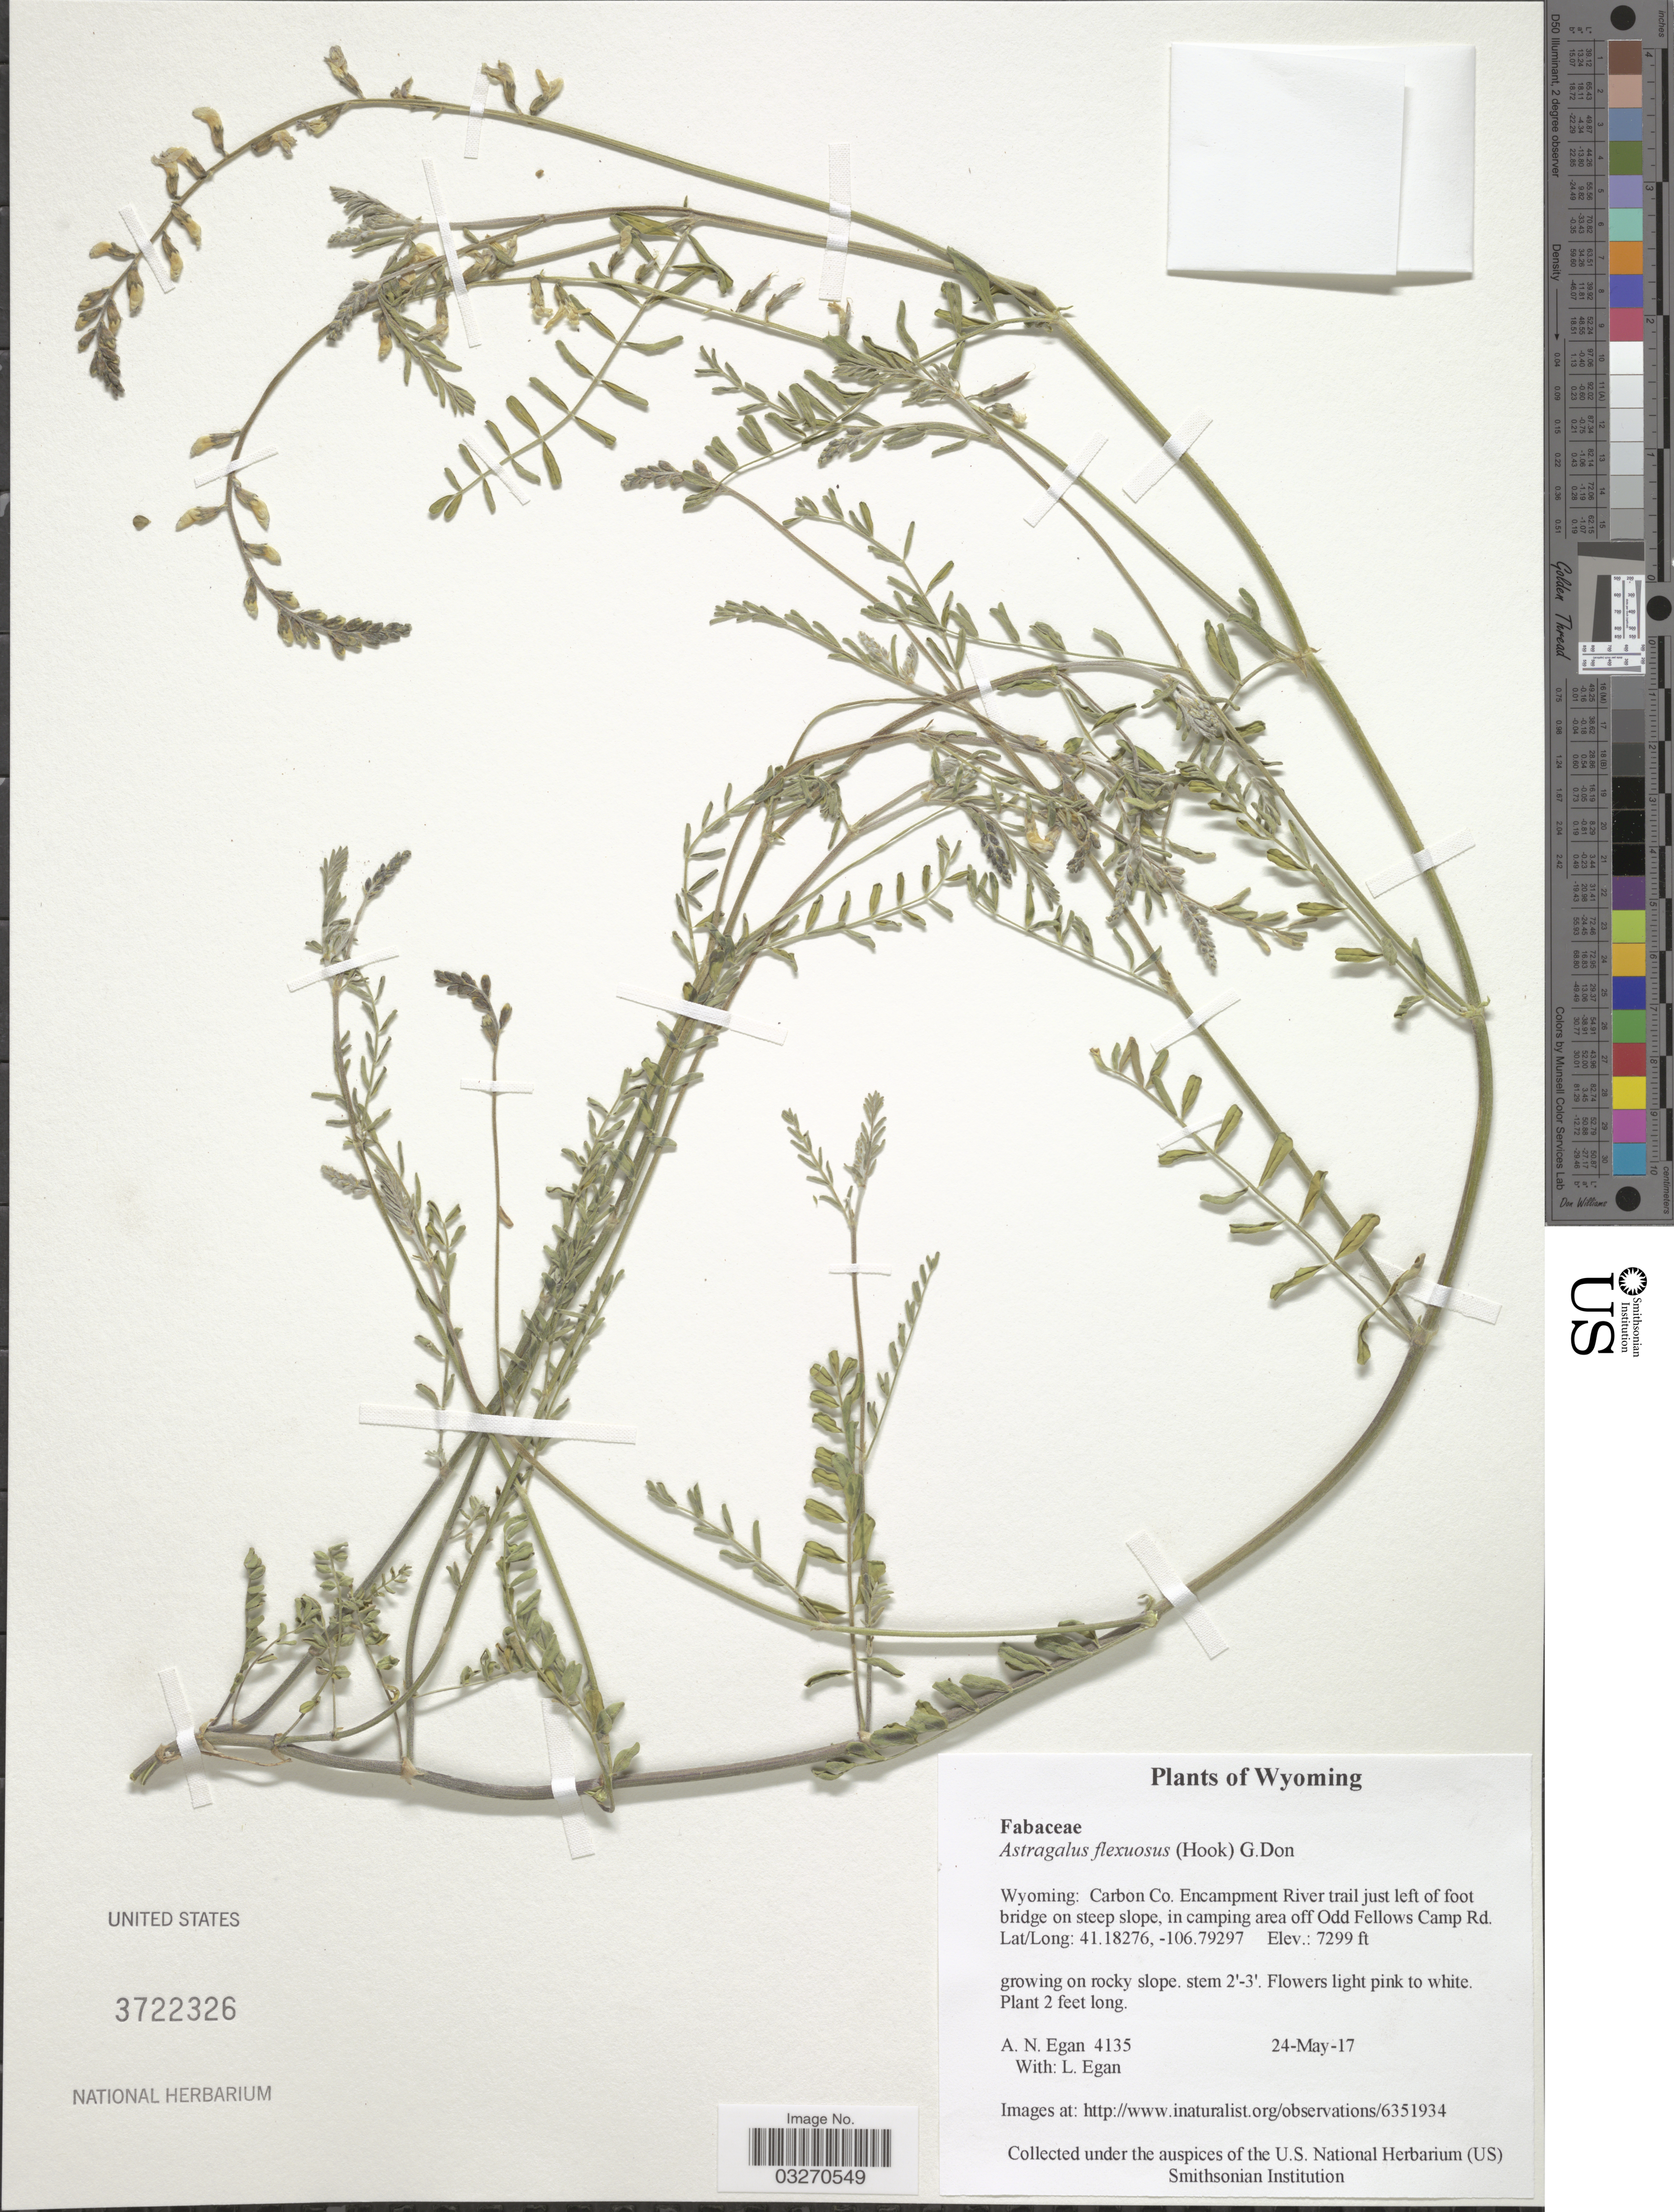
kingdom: Plantae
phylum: Tracheophyta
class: Magnoliopsida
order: Fabales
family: Fabaceae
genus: Astragalus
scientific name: Astragalus flexuosus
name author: (Hook.) Douglas ex G. Don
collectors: A. N. Egan & L. Egan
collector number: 4135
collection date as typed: Transcribed d/m/y: 24/5/17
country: United States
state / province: Wyoming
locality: Carbon Co. Encampment River trail just left of foot bridge on steep slope, in camping area off Odd Fellows Camp Rd.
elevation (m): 2225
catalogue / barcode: US 3722326